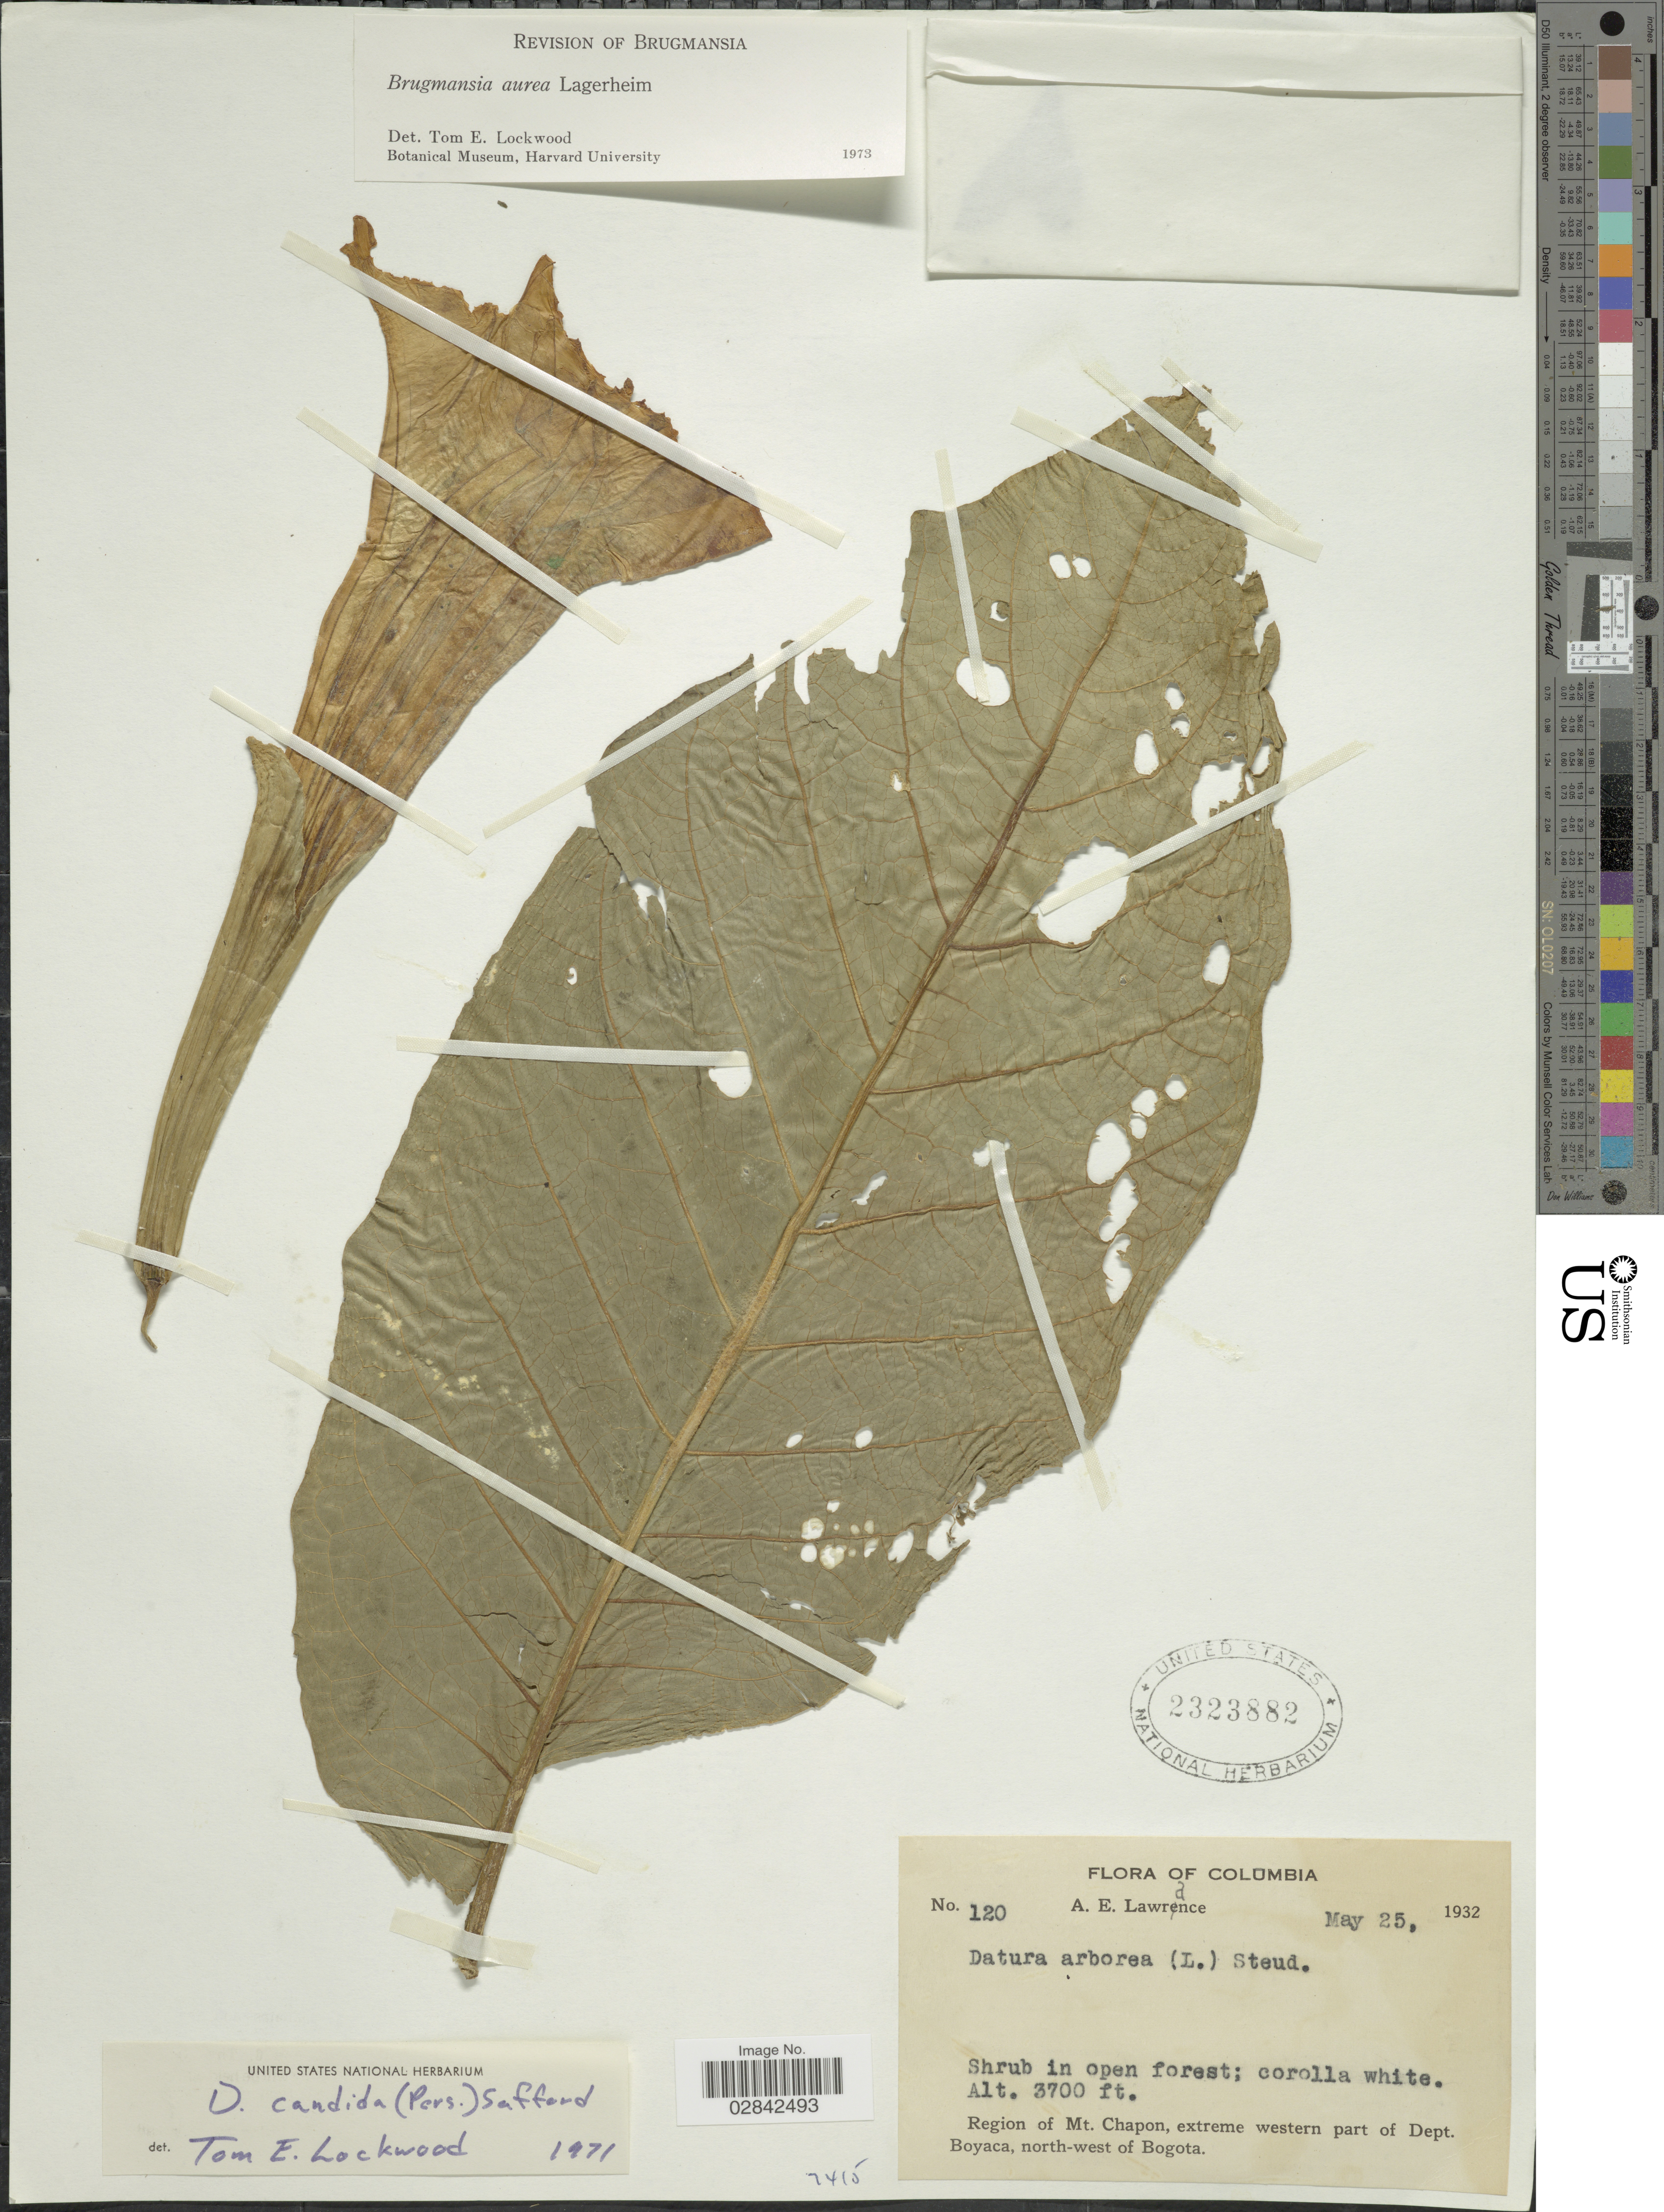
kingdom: Plantae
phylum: Tracheophyta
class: Magnoliopsida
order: Solanales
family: Solanaceae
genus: Brugmansia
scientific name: Brugmansia aurea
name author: Lagerh.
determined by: Lockwood, T. E.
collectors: A. Lawrance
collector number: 120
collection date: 1932-05-25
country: Colombia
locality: Region of Mt. Chapon, extreme western part of Dept. Boyaca, north-west of Bogota.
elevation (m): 1128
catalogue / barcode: US 2323882